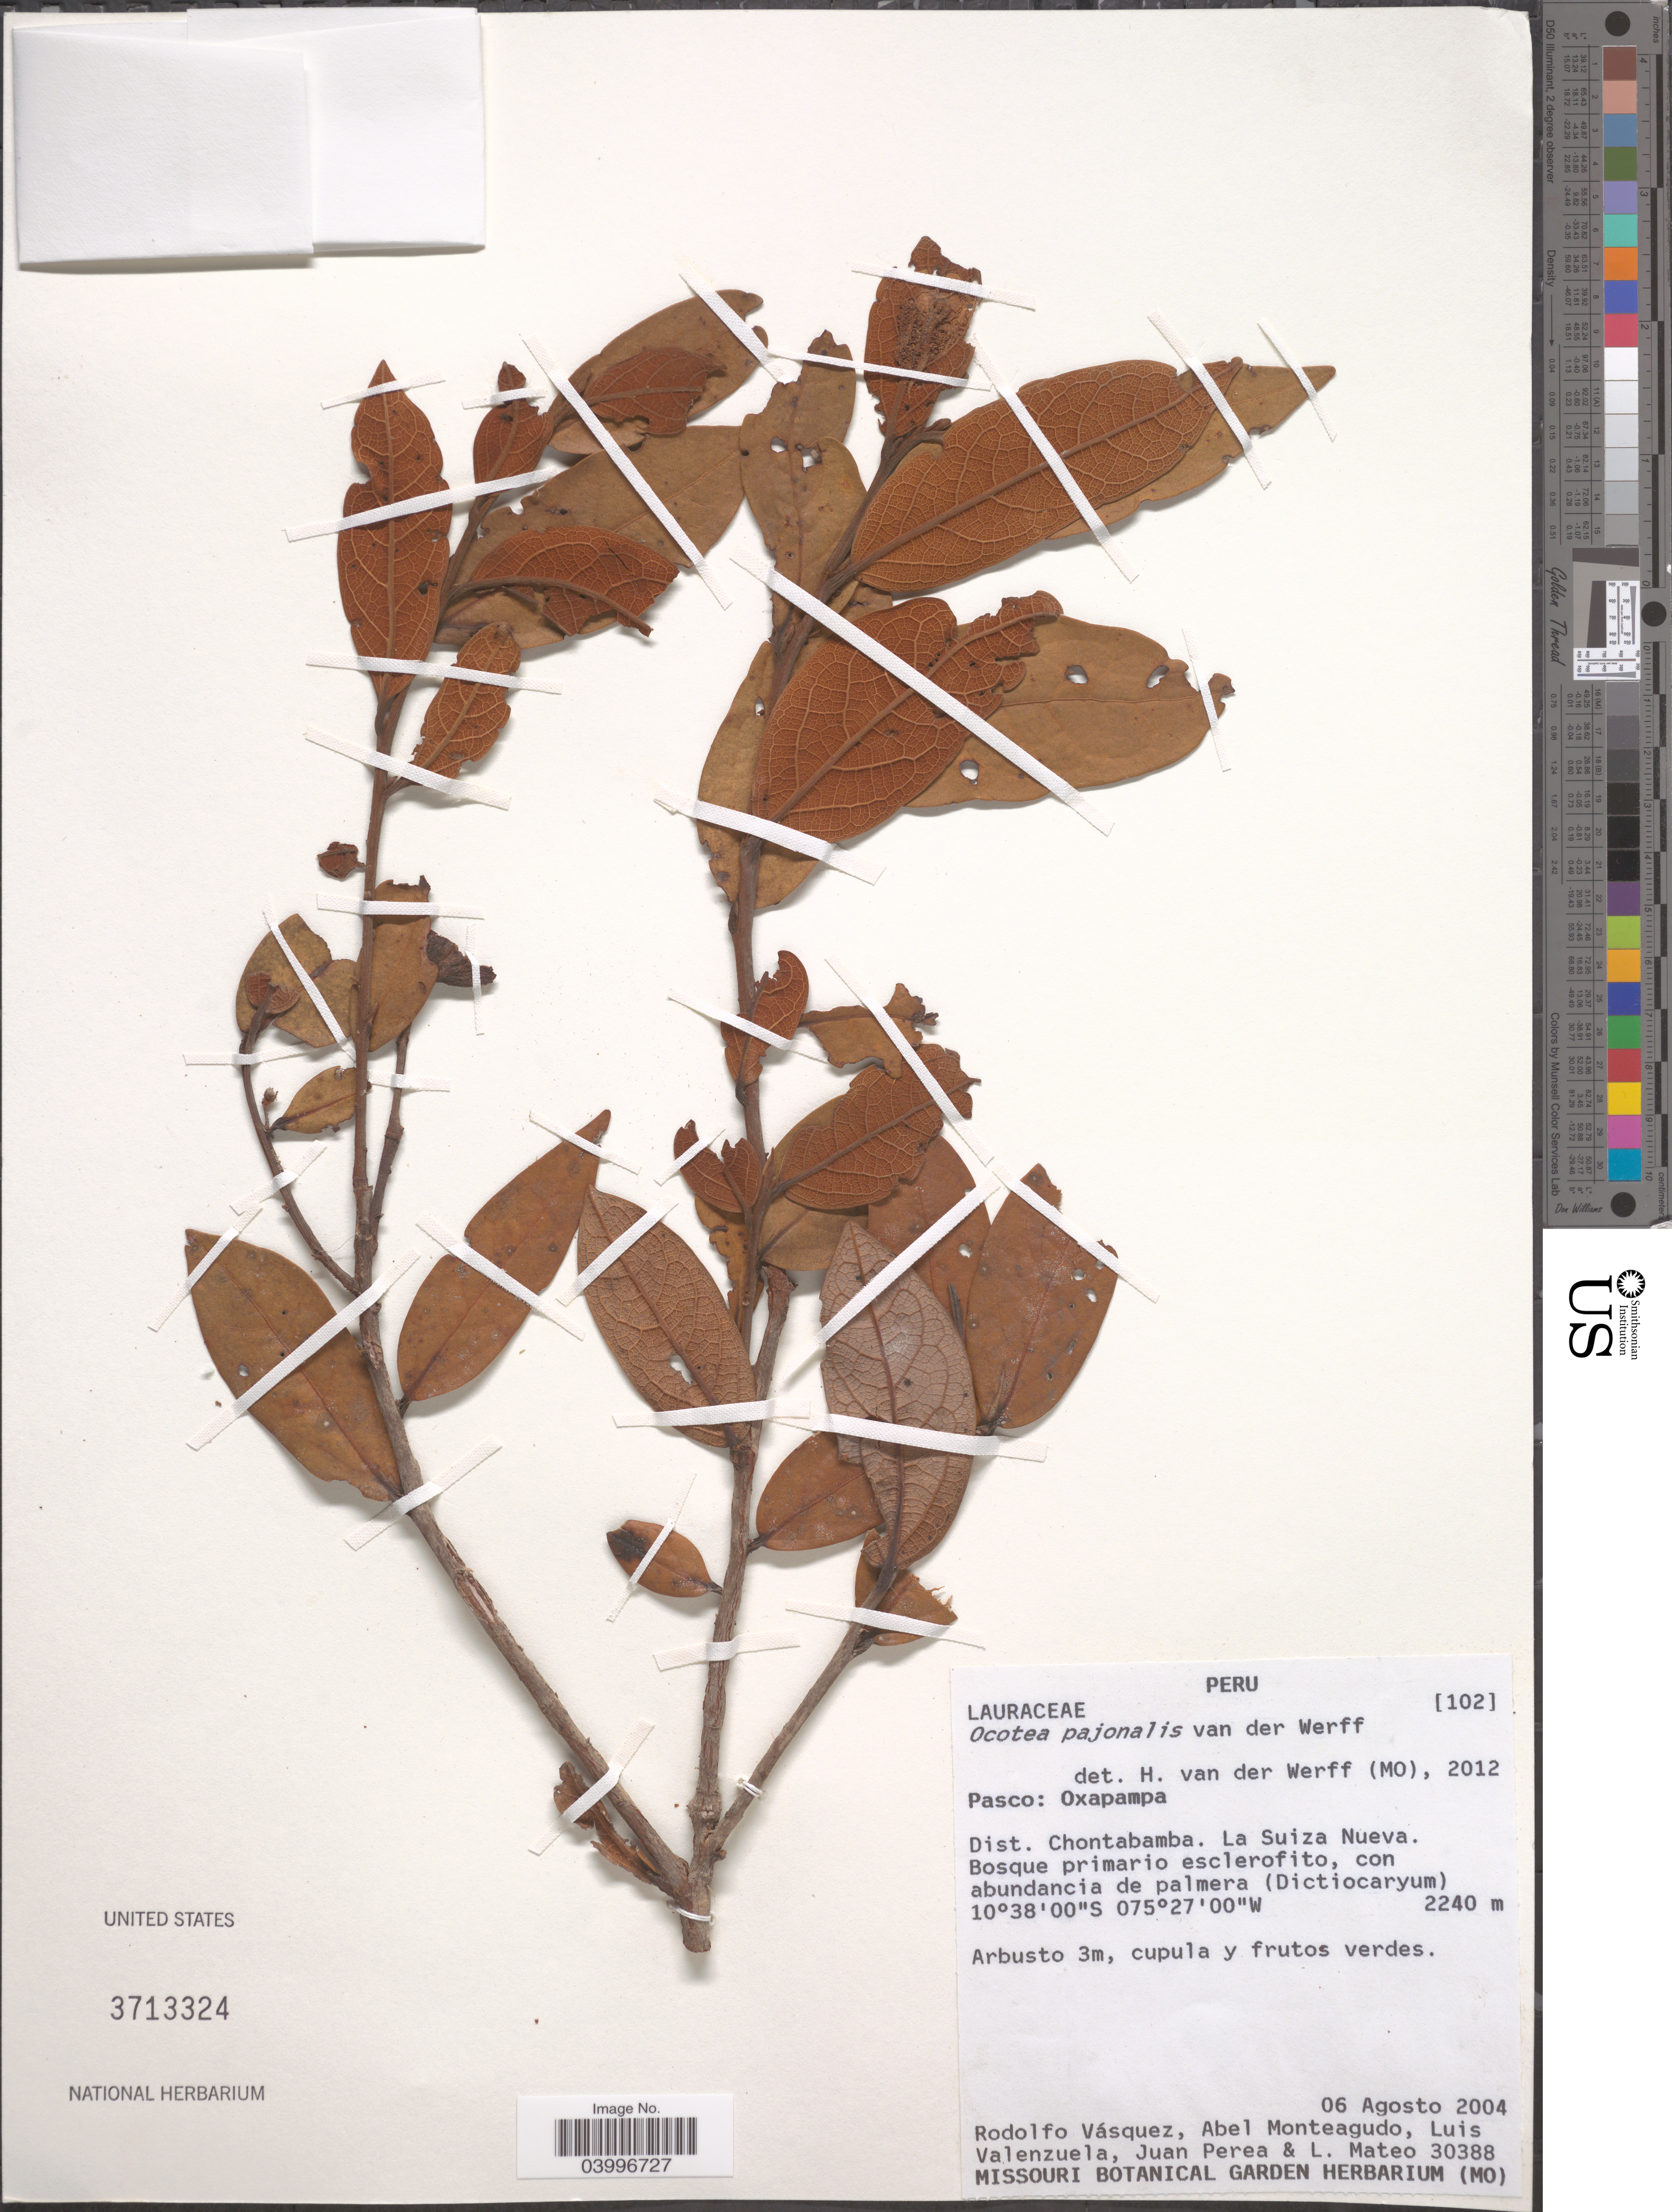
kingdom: Plantae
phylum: Tracheophyta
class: Magnoliopsida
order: Laurales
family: Lauraceae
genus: Ocotea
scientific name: Ocotea pajonalis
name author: van der Werff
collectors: R. Vásquez, A. Monteagudo, L. Valenzuela, J. Perea & L. Mateo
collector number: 30388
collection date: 2004-08-06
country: Peru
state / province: Pasco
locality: Oxapampa. Dist. Chontabamba. La Suiza Nueva.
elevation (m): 2240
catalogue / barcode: US 3713324